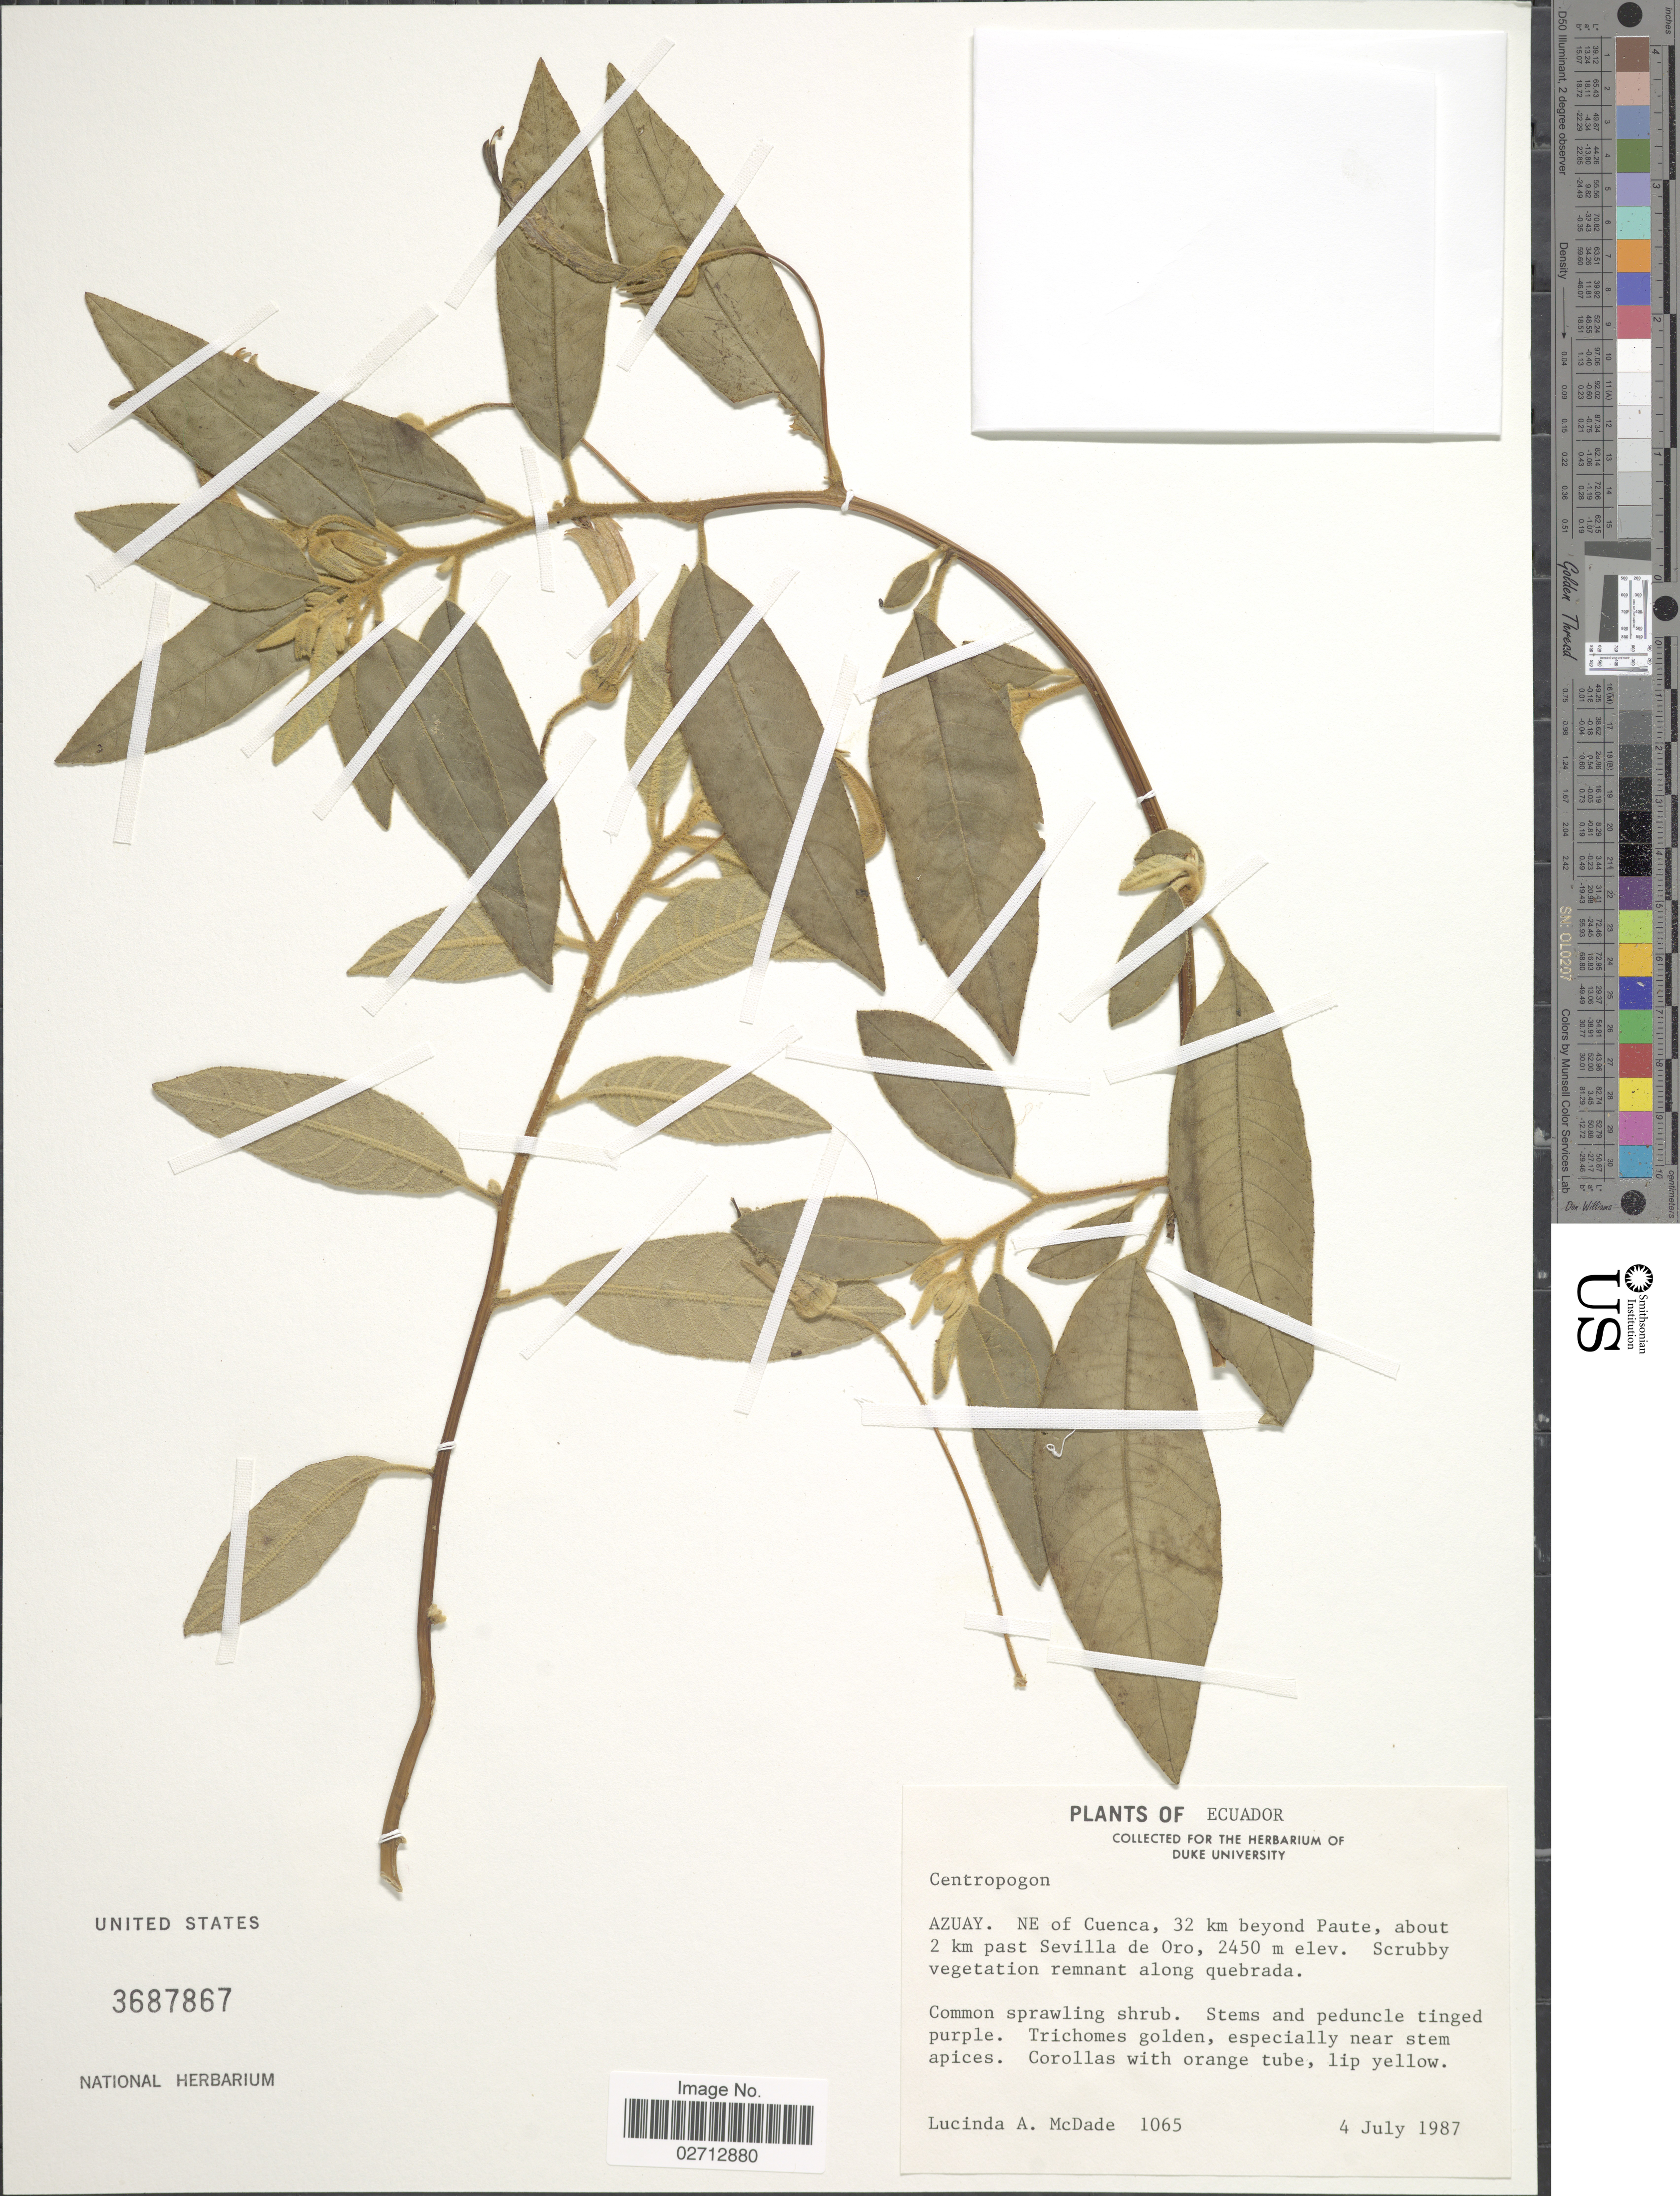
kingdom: Plantae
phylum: Tracheophyta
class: Magnoliopsida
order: Asterales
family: Campanulaceae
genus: Centropogon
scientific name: Centropogon sp.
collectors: L. McDade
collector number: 1065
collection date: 1987-07-04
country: Ecuador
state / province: Azuay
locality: NE of Cuenca, 32 km beyond Paute, about 2 km past Sevilla de Oro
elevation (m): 2450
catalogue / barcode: US 3687867